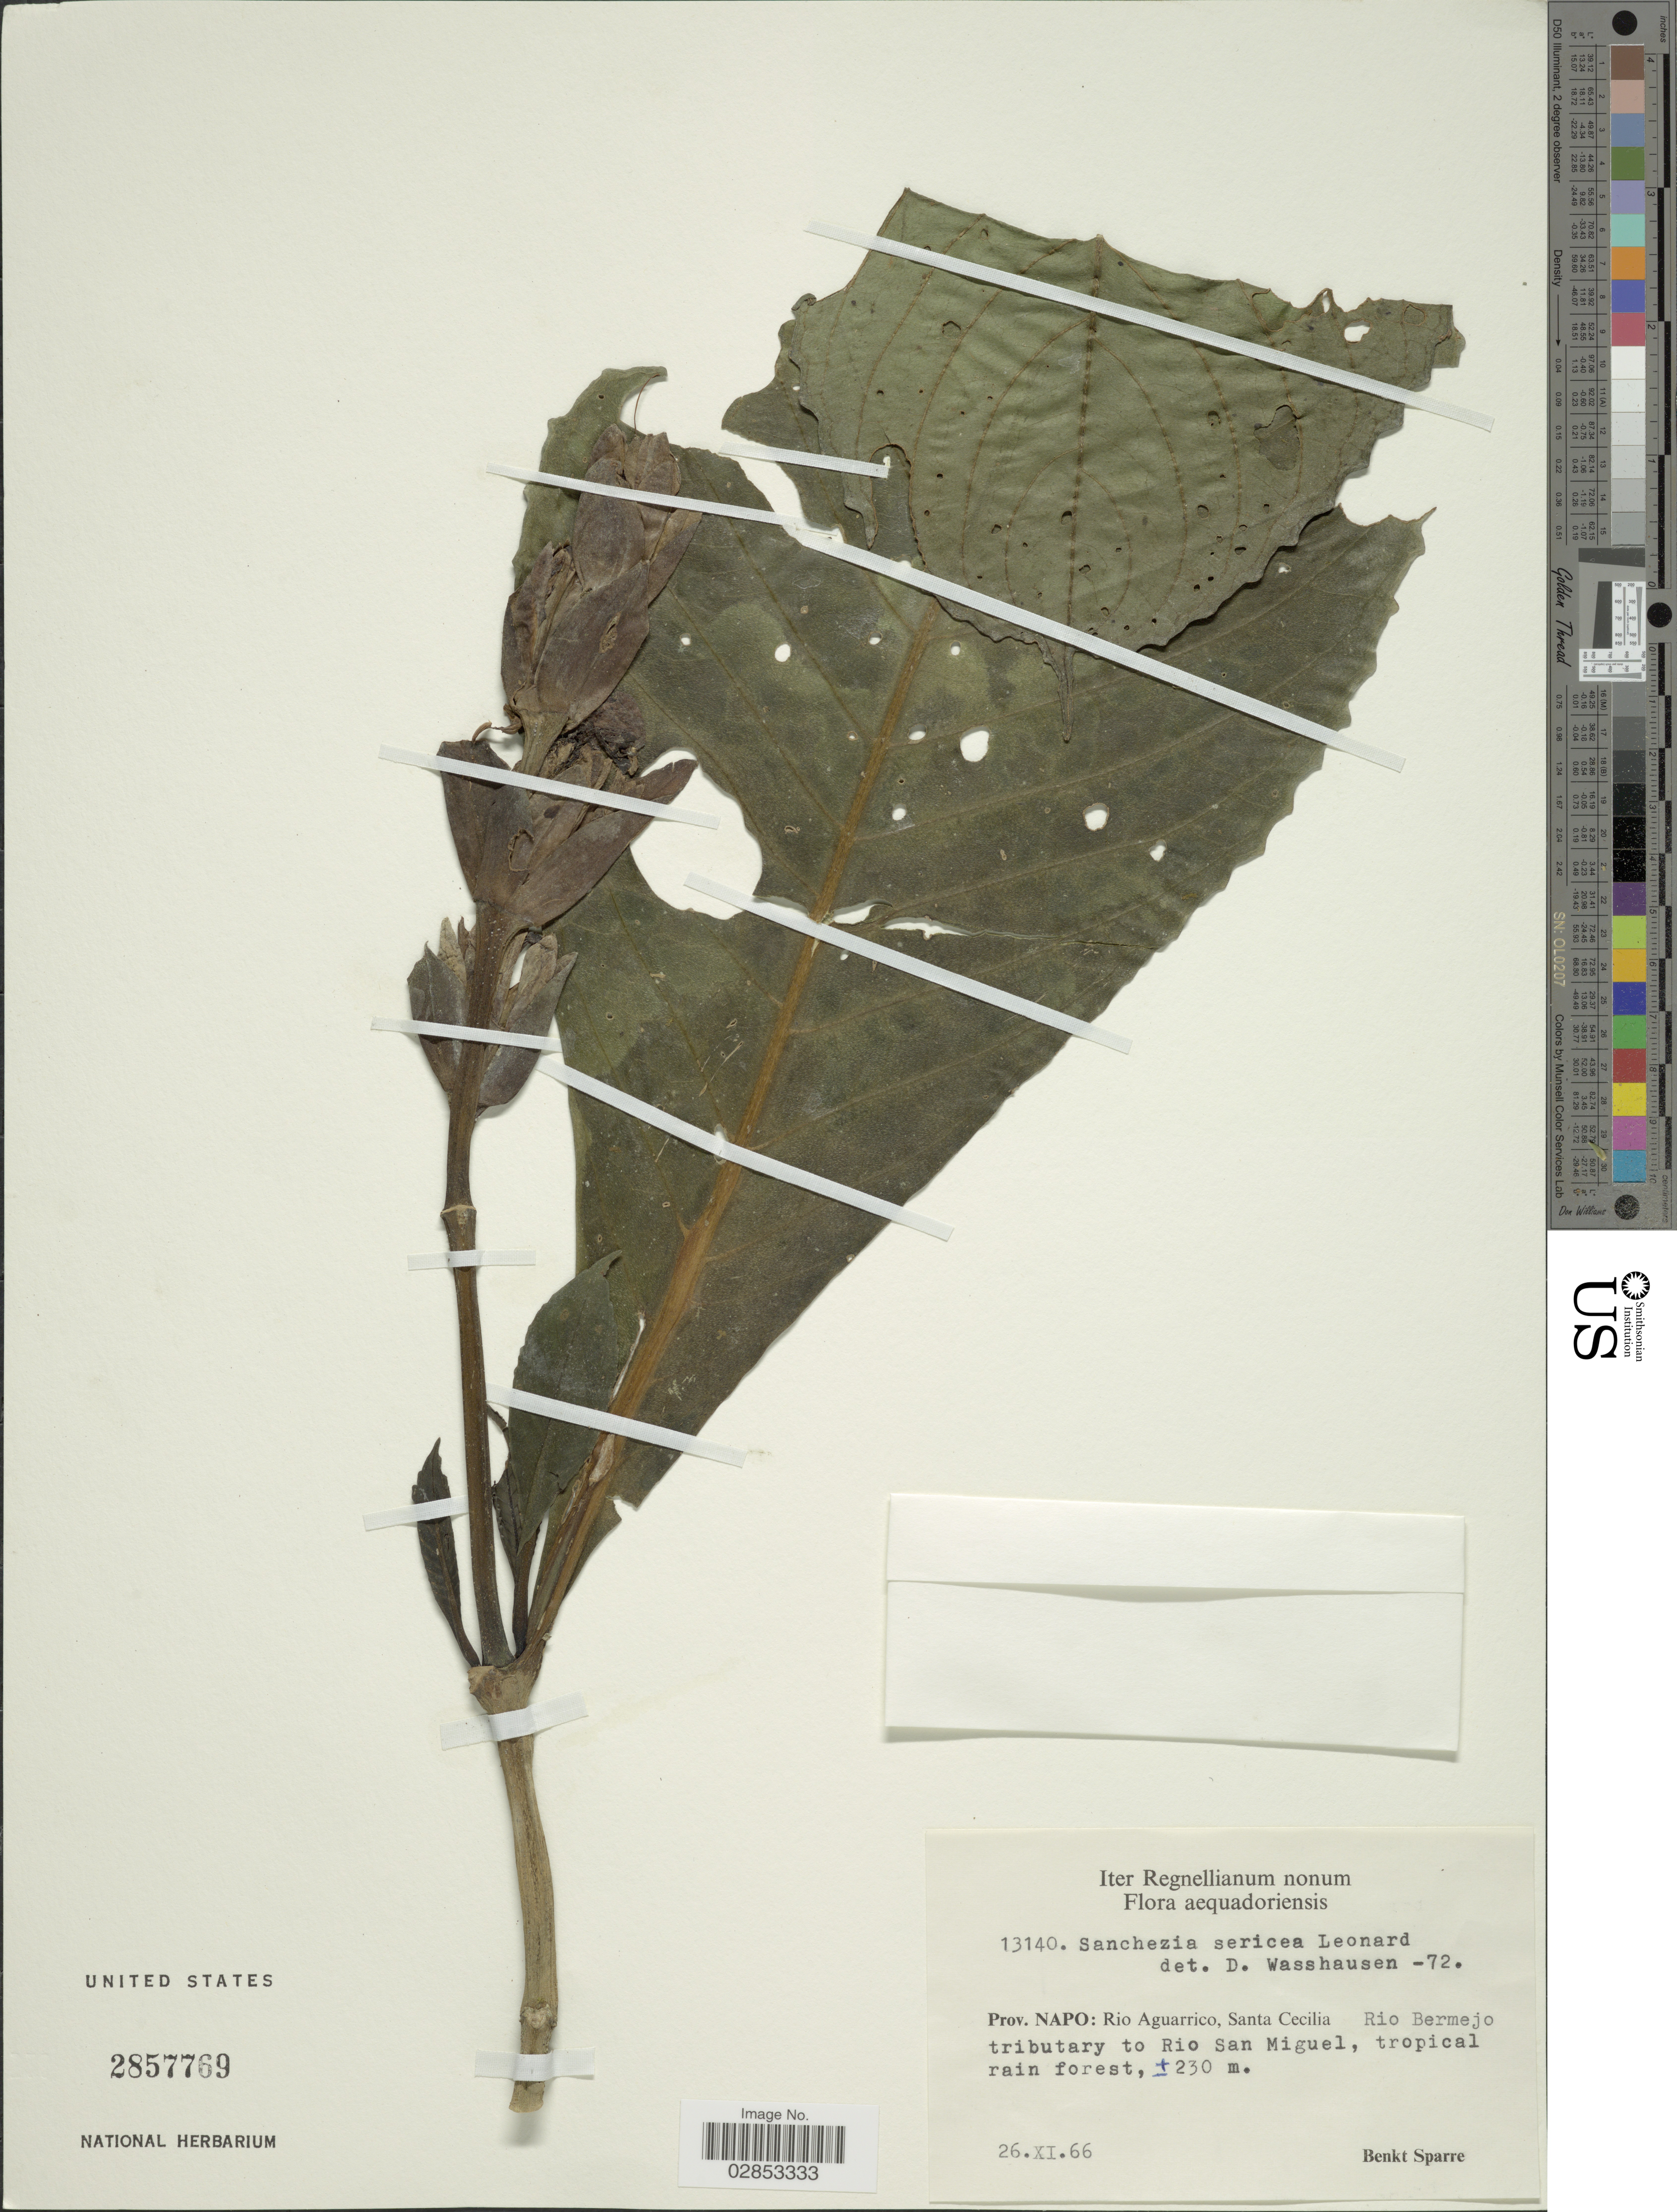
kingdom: Plantae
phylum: Tracheophyta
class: Magnoliopsida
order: Lamiales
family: Acanthaceae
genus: Sanchezia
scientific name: Sanchezia oblonga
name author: Ruiz & Pav.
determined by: Azevedo, Igor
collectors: B. Sparre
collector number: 13140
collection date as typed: Transcribed d/m/y: 26/11/66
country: Ecuador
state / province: Napo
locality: Aequadoriensis. Rio Aguarrico, Santa Cecilia, Rio Bermejo tributary to Rio San Miguel, tropical rain forest.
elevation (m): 230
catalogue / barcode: US 2857769